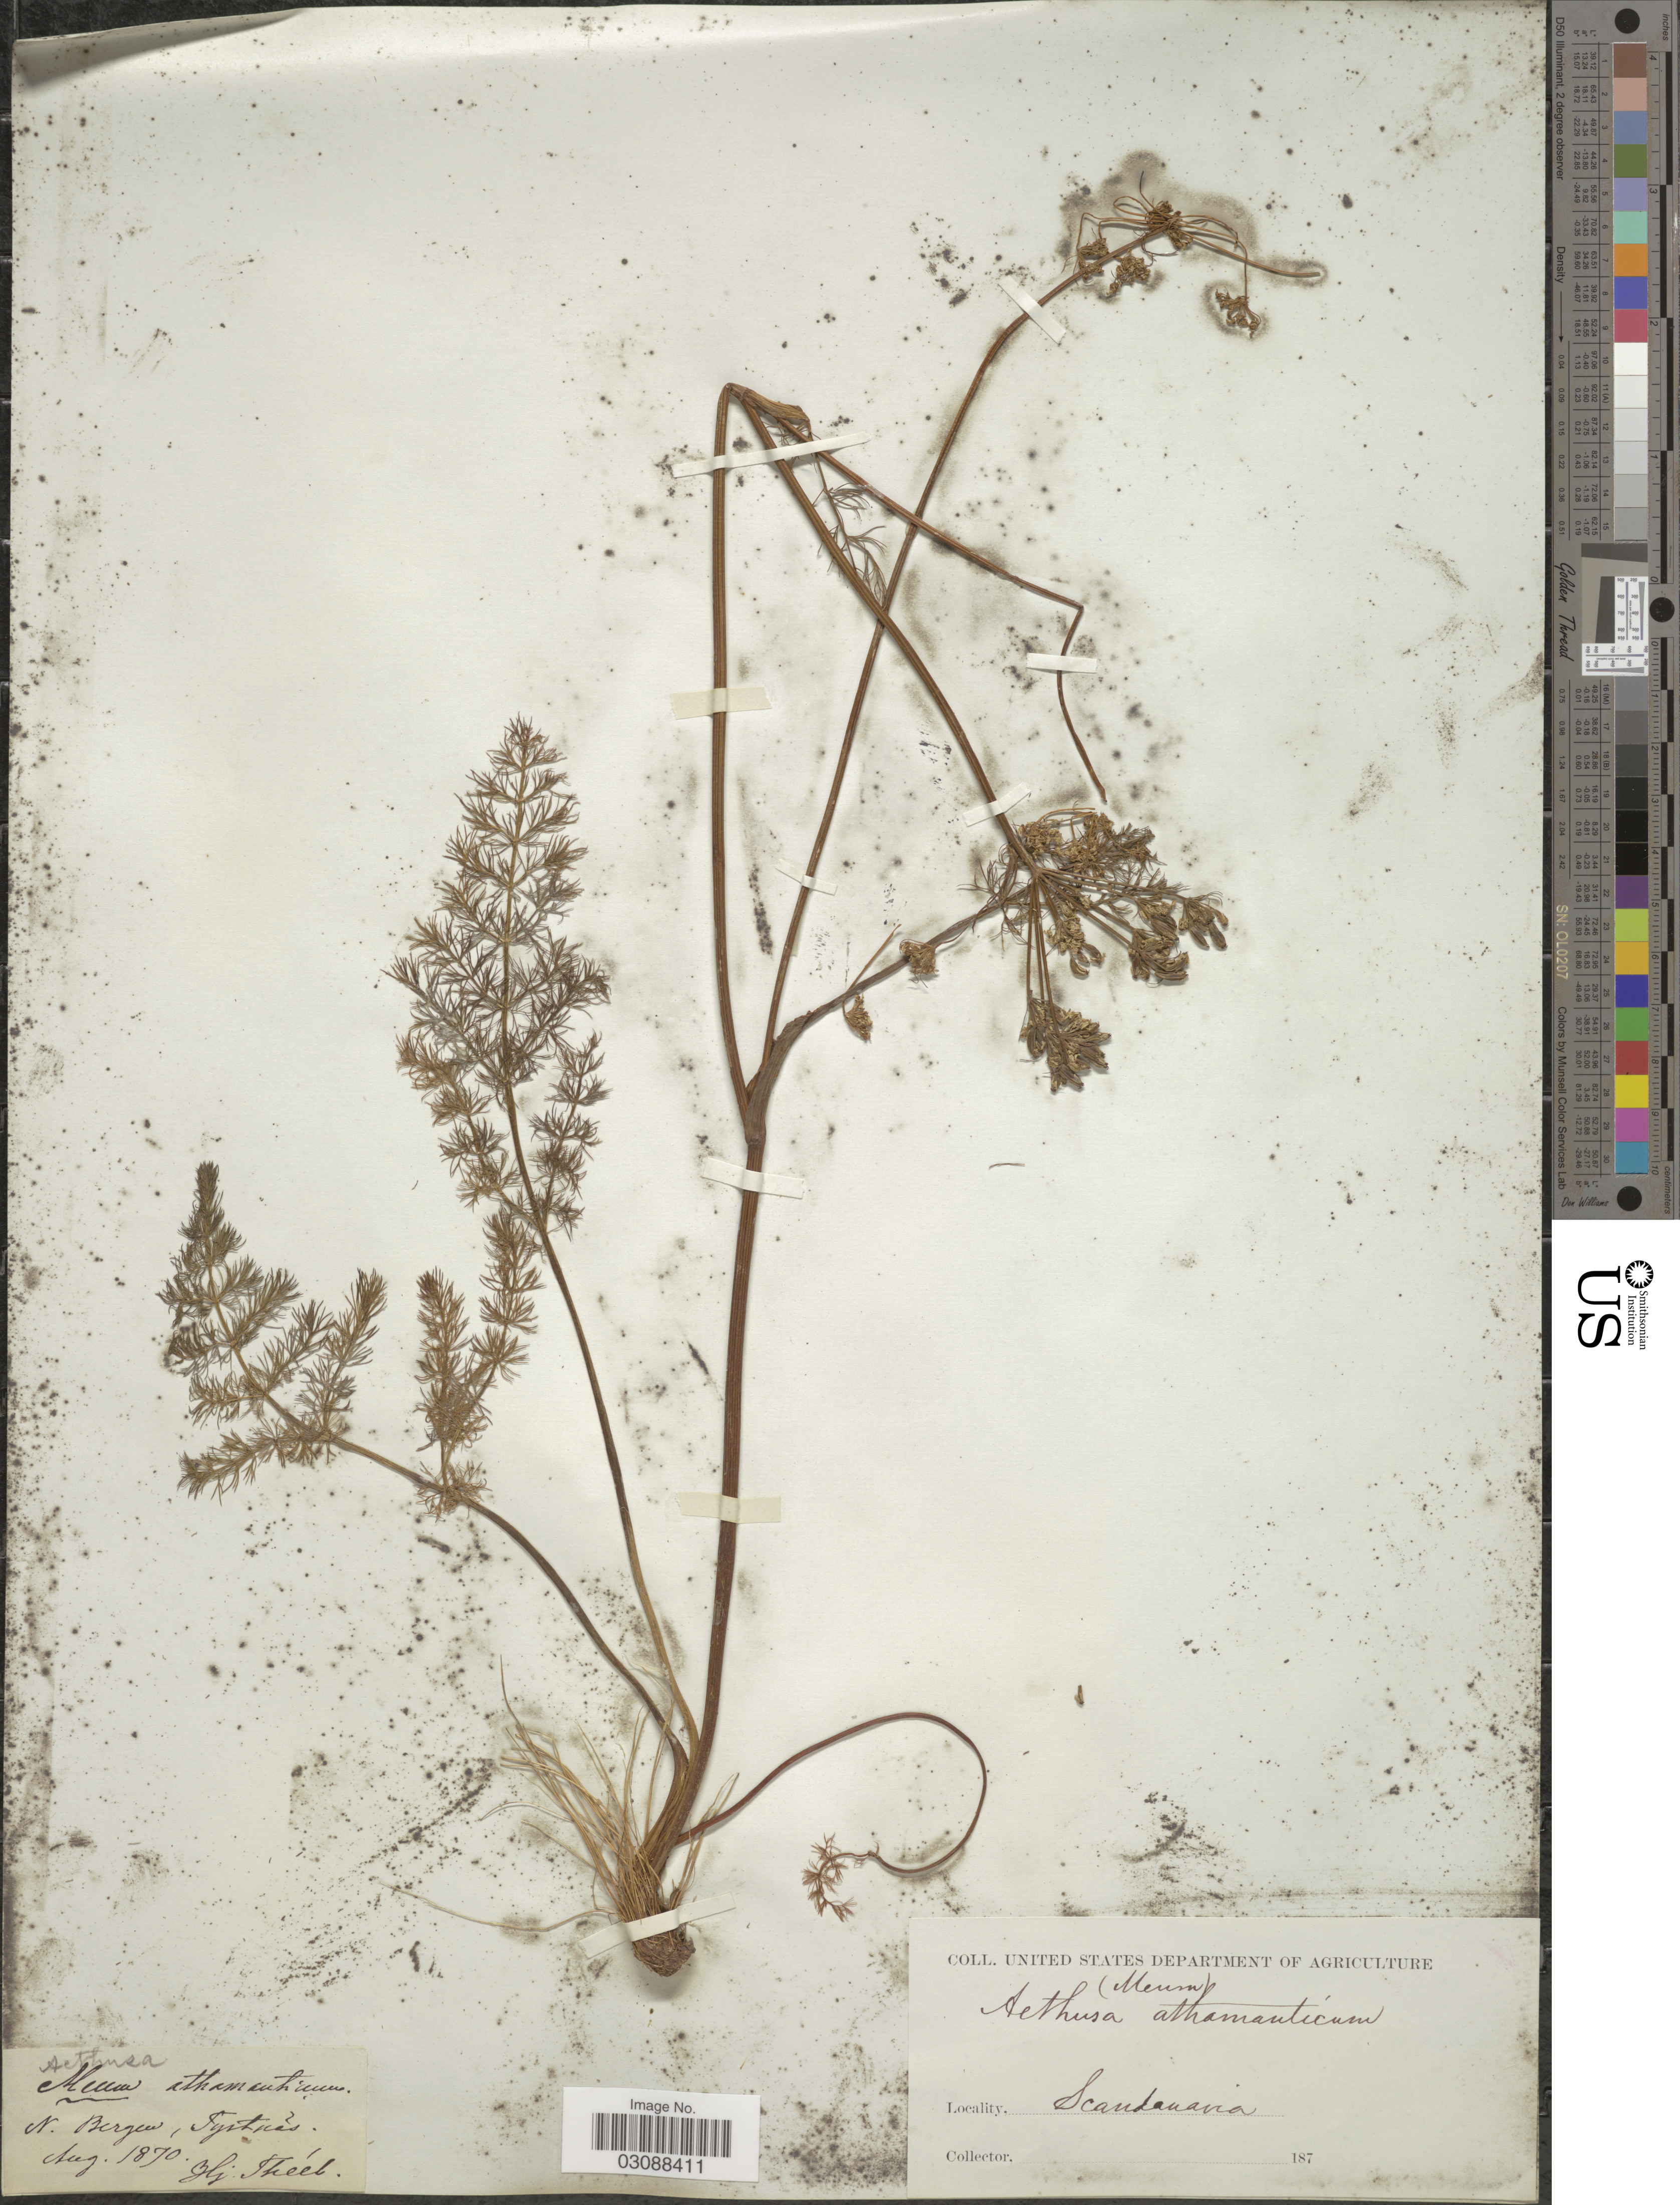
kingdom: Plantae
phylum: Tracheophyta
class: Magnoliopsida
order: Apiales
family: Apiaceae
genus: Meum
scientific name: Meum athamanticum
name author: Jacq.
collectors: H. Théel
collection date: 1870-08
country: Norway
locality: Scandanavia. N. Bergen, Tystnas [interpreted].